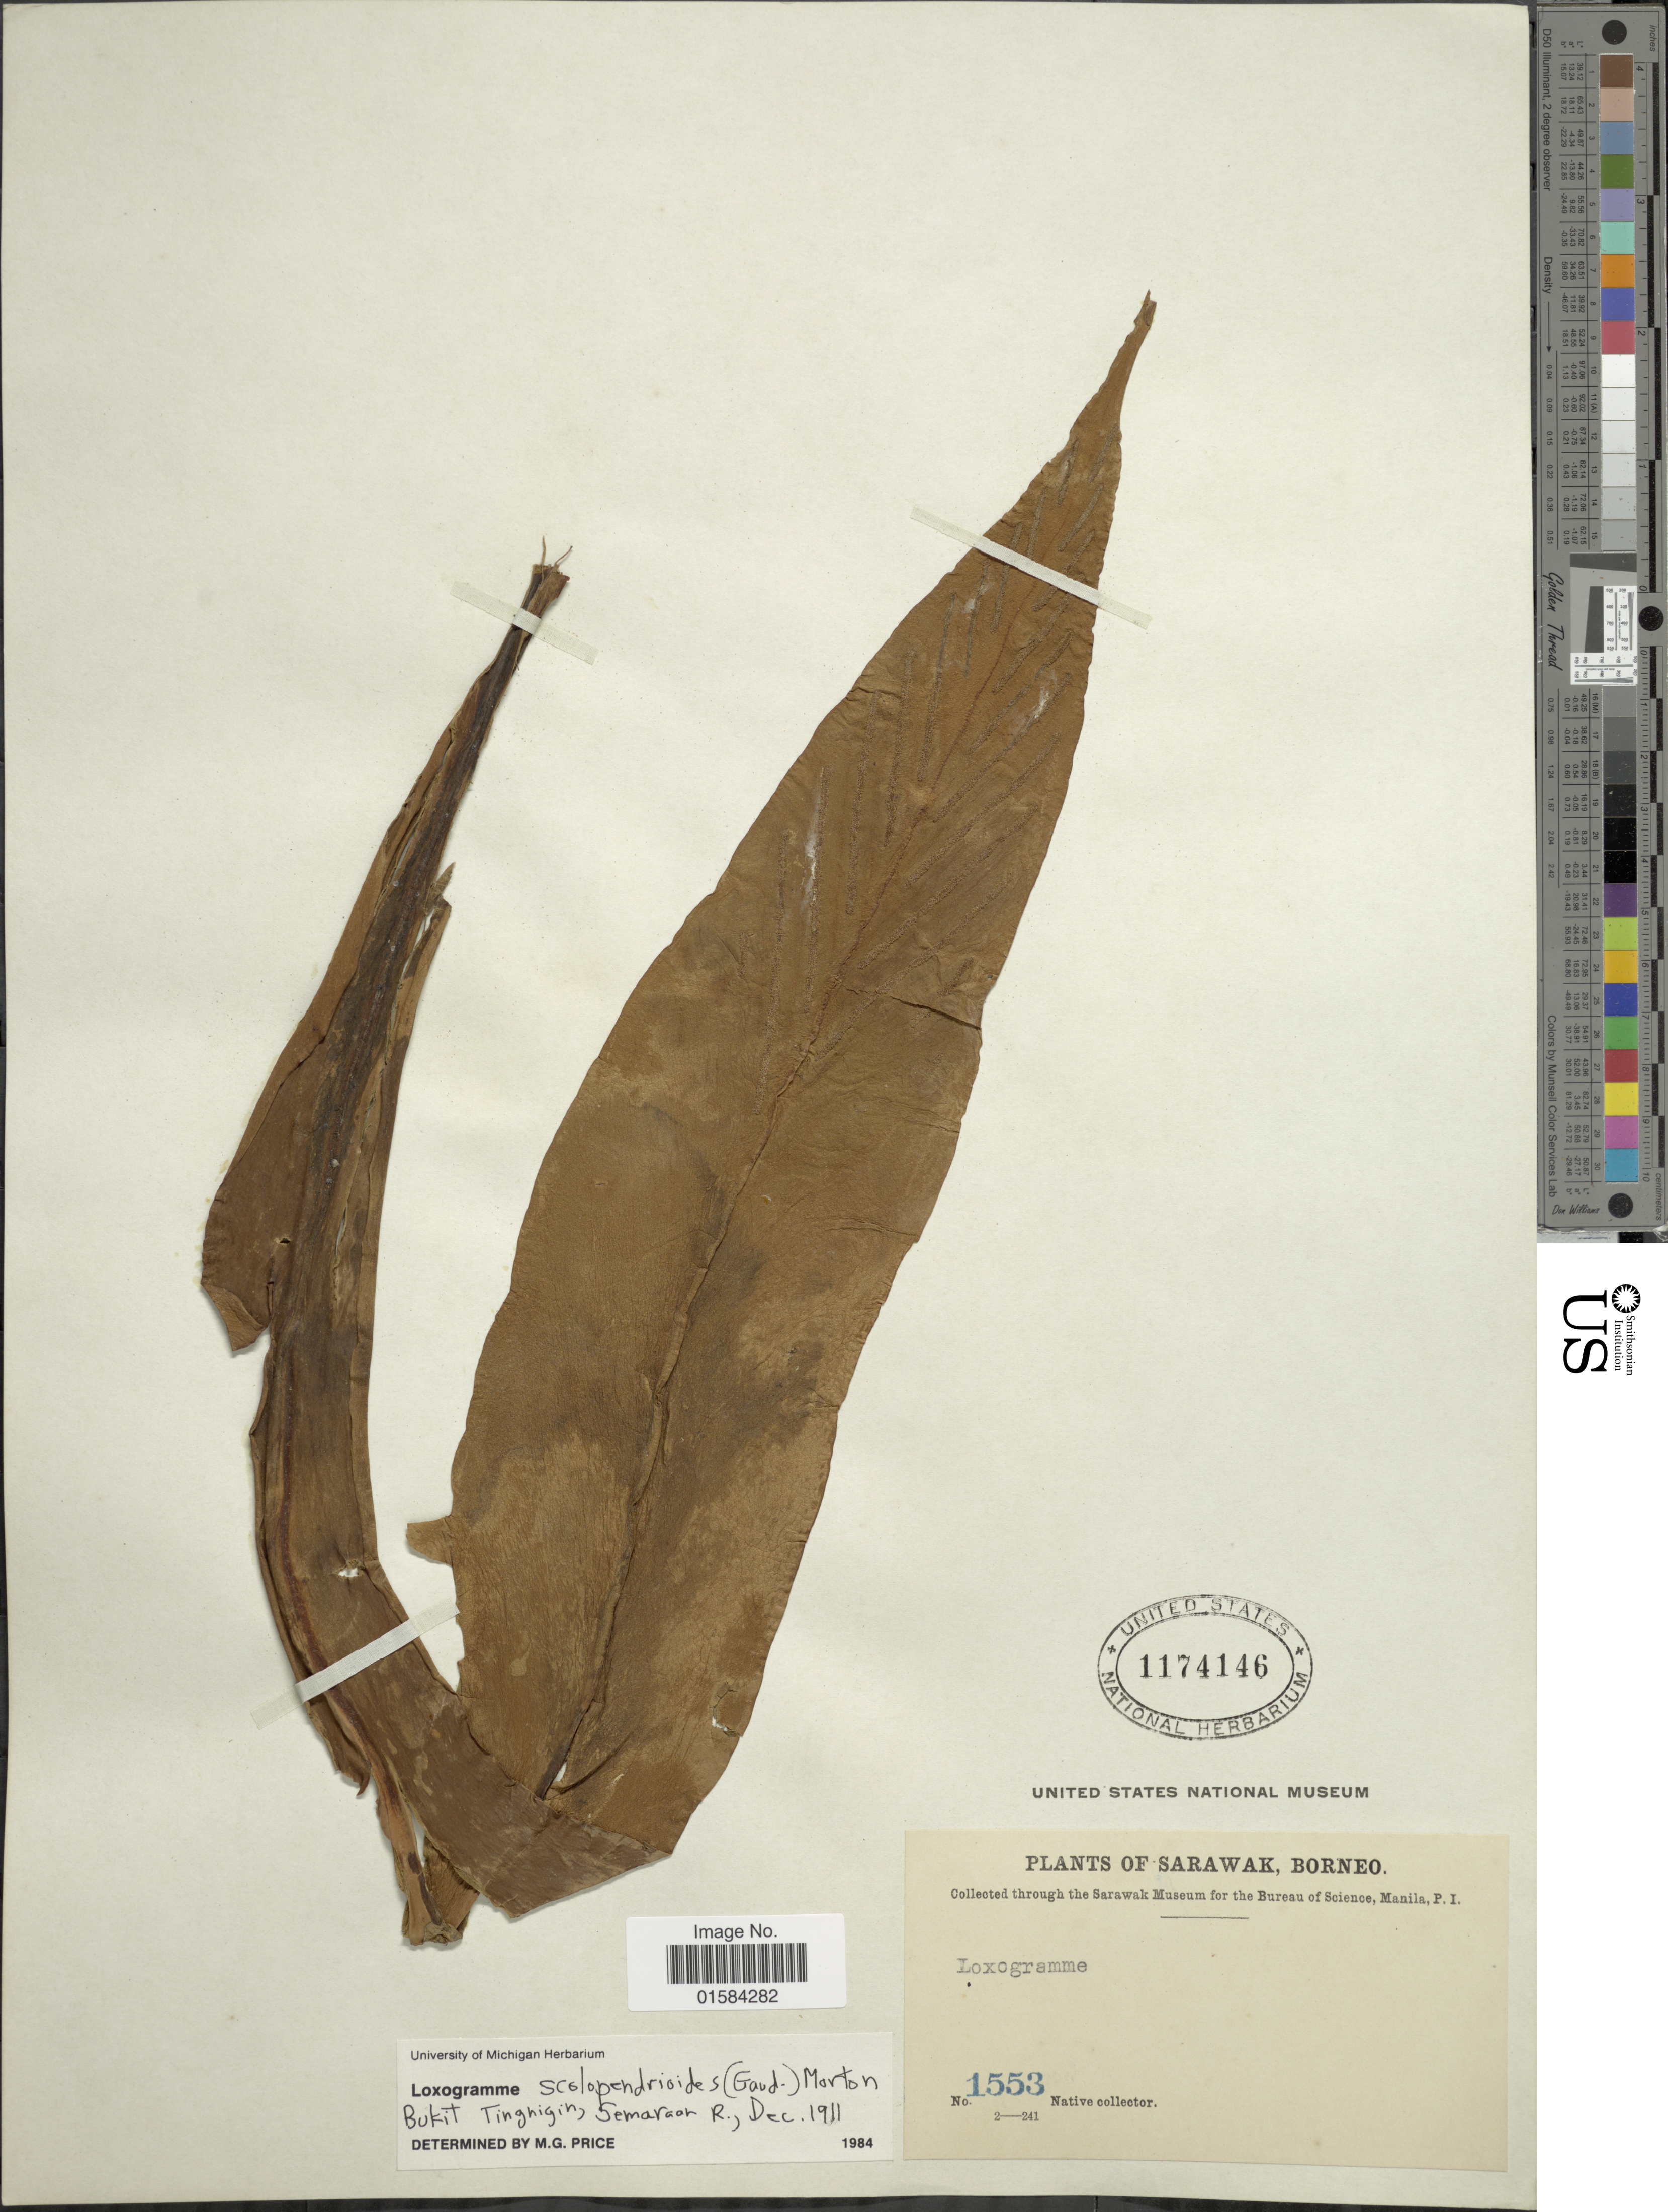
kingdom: Plantae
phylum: Tracheophyta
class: Polypodiopsida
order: Polypodiales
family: Polypodiaceae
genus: Loxogramme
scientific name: Loxogramme scolopendrioides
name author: (Gaudich.) C.V. Morton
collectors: Native collector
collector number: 1553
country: Malaysia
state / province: Sarawak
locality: Sarawak, Borneo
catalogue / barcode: US 1174146